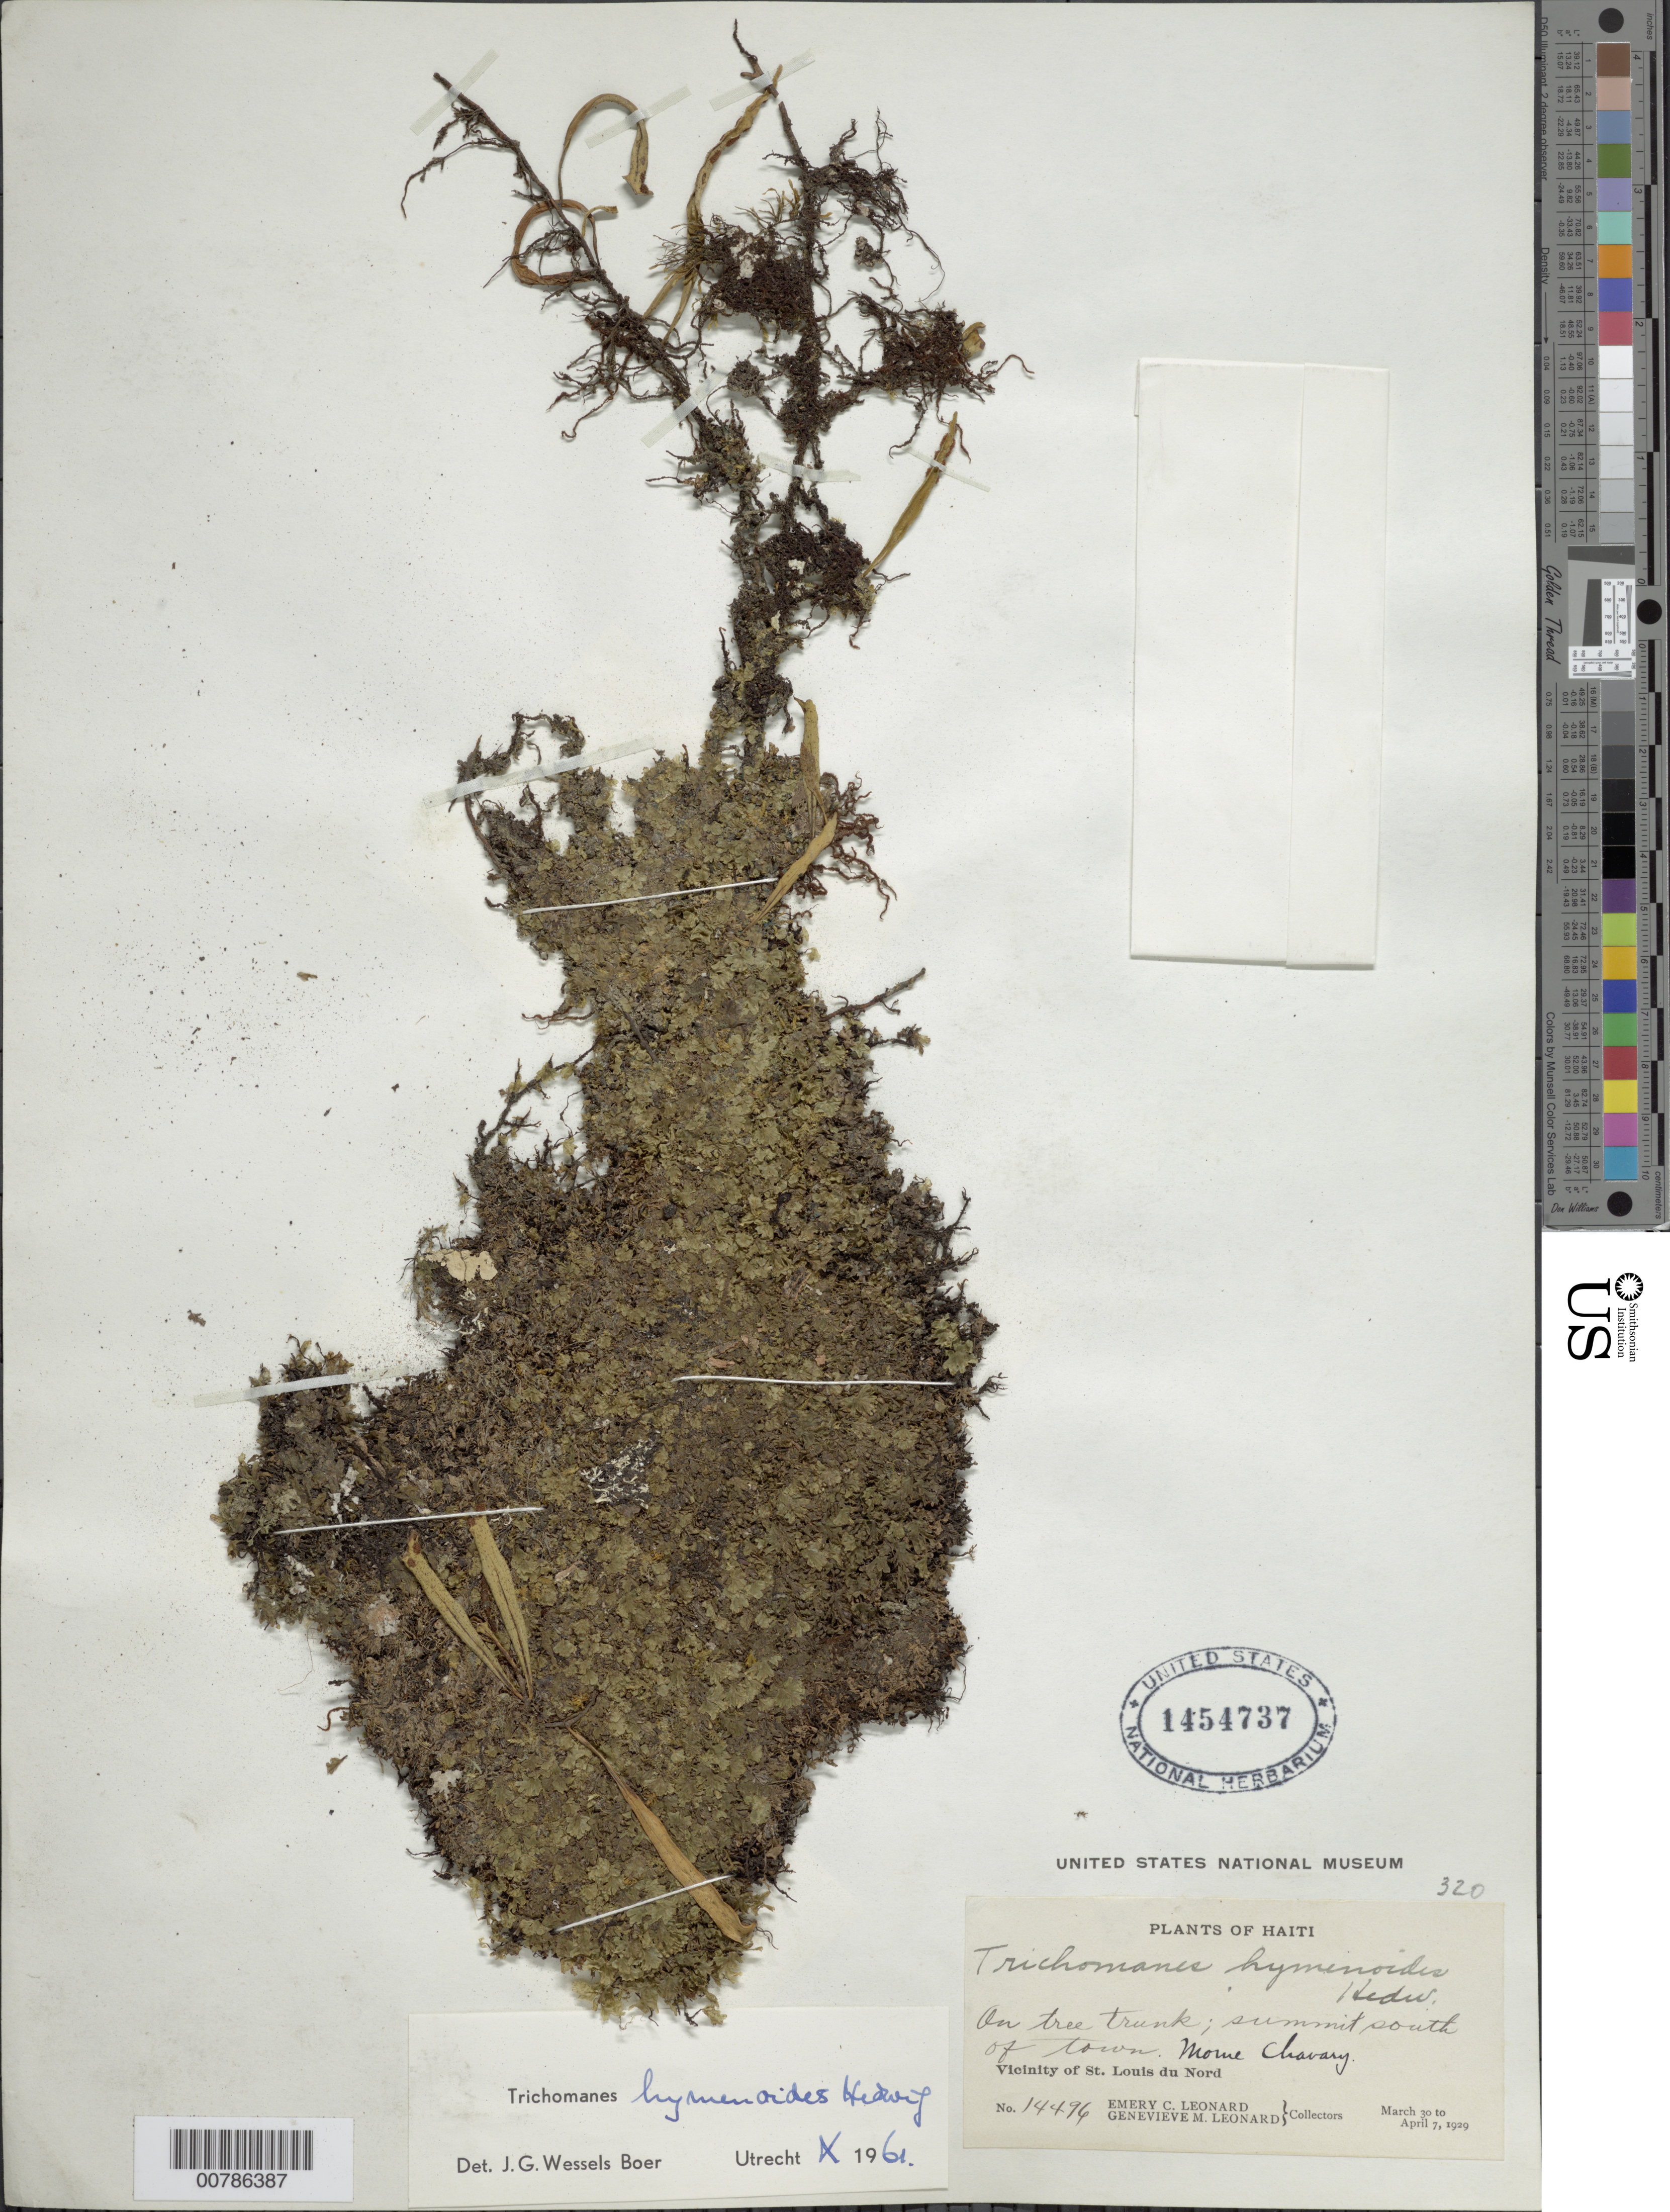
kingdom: Plantae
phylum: Tracheophyta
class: Polypodiopsida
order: Hymenophyllales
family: Hymenophyllaceae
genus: Didymoglossum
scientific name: Didymoglossum hymenoides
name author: (Hedw.) Copel.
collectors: E. C. Leonard & G. M. Leonard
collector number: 14496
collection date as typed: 30 Mar 1929 07 Apr 1929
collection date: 1929-03-30/1929-04-07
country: Haiti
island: Hispaniola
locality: St. Louis du Nord, vicinity, Morne Chavary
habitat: On tree trunk, summit S of town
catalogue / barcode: US 1454737